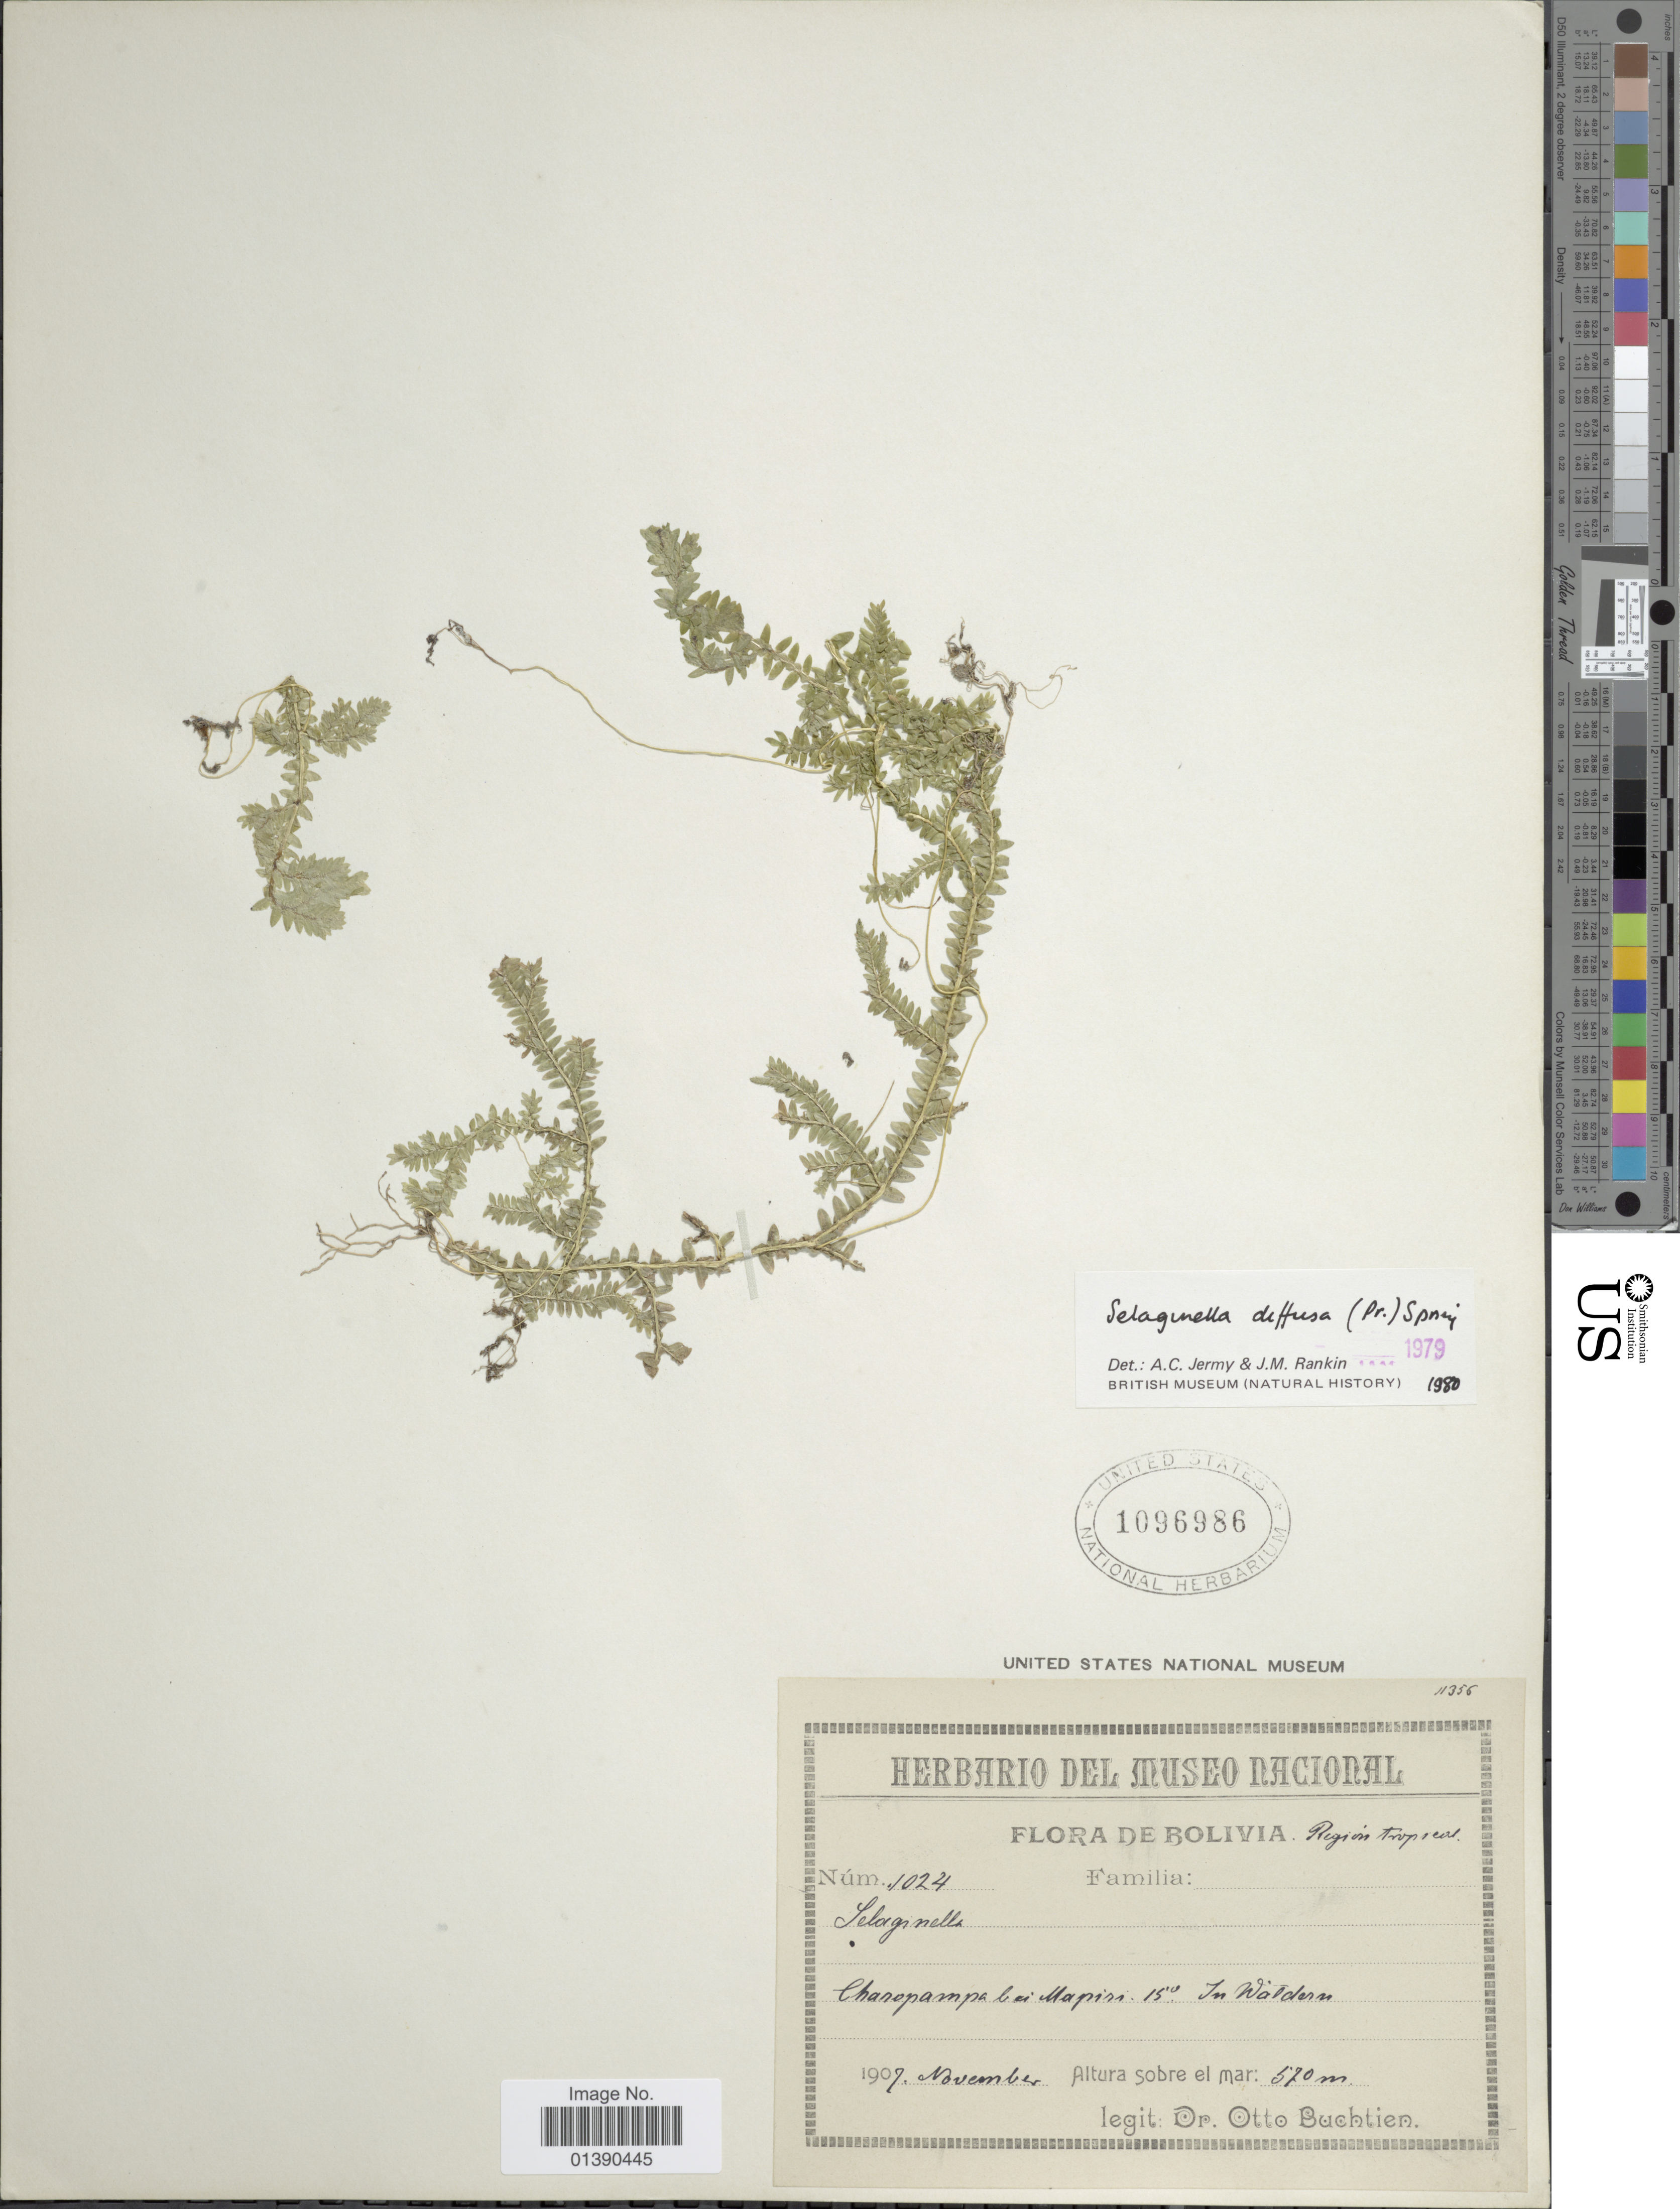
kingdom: Plantae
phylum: Tracheophyta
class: Lycopodiopsida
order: Selaginellales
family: Selaginellaceae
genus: Selaginella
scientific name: Selaginella diffusa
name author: (C. Presl) Spring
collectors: O. Buchtien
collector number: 1024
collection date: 1907-11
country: Bolivia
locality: Region tropical Charopampa bei Mapiri 15°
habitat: In Waldern.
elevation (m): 570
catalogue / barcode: US 1096986